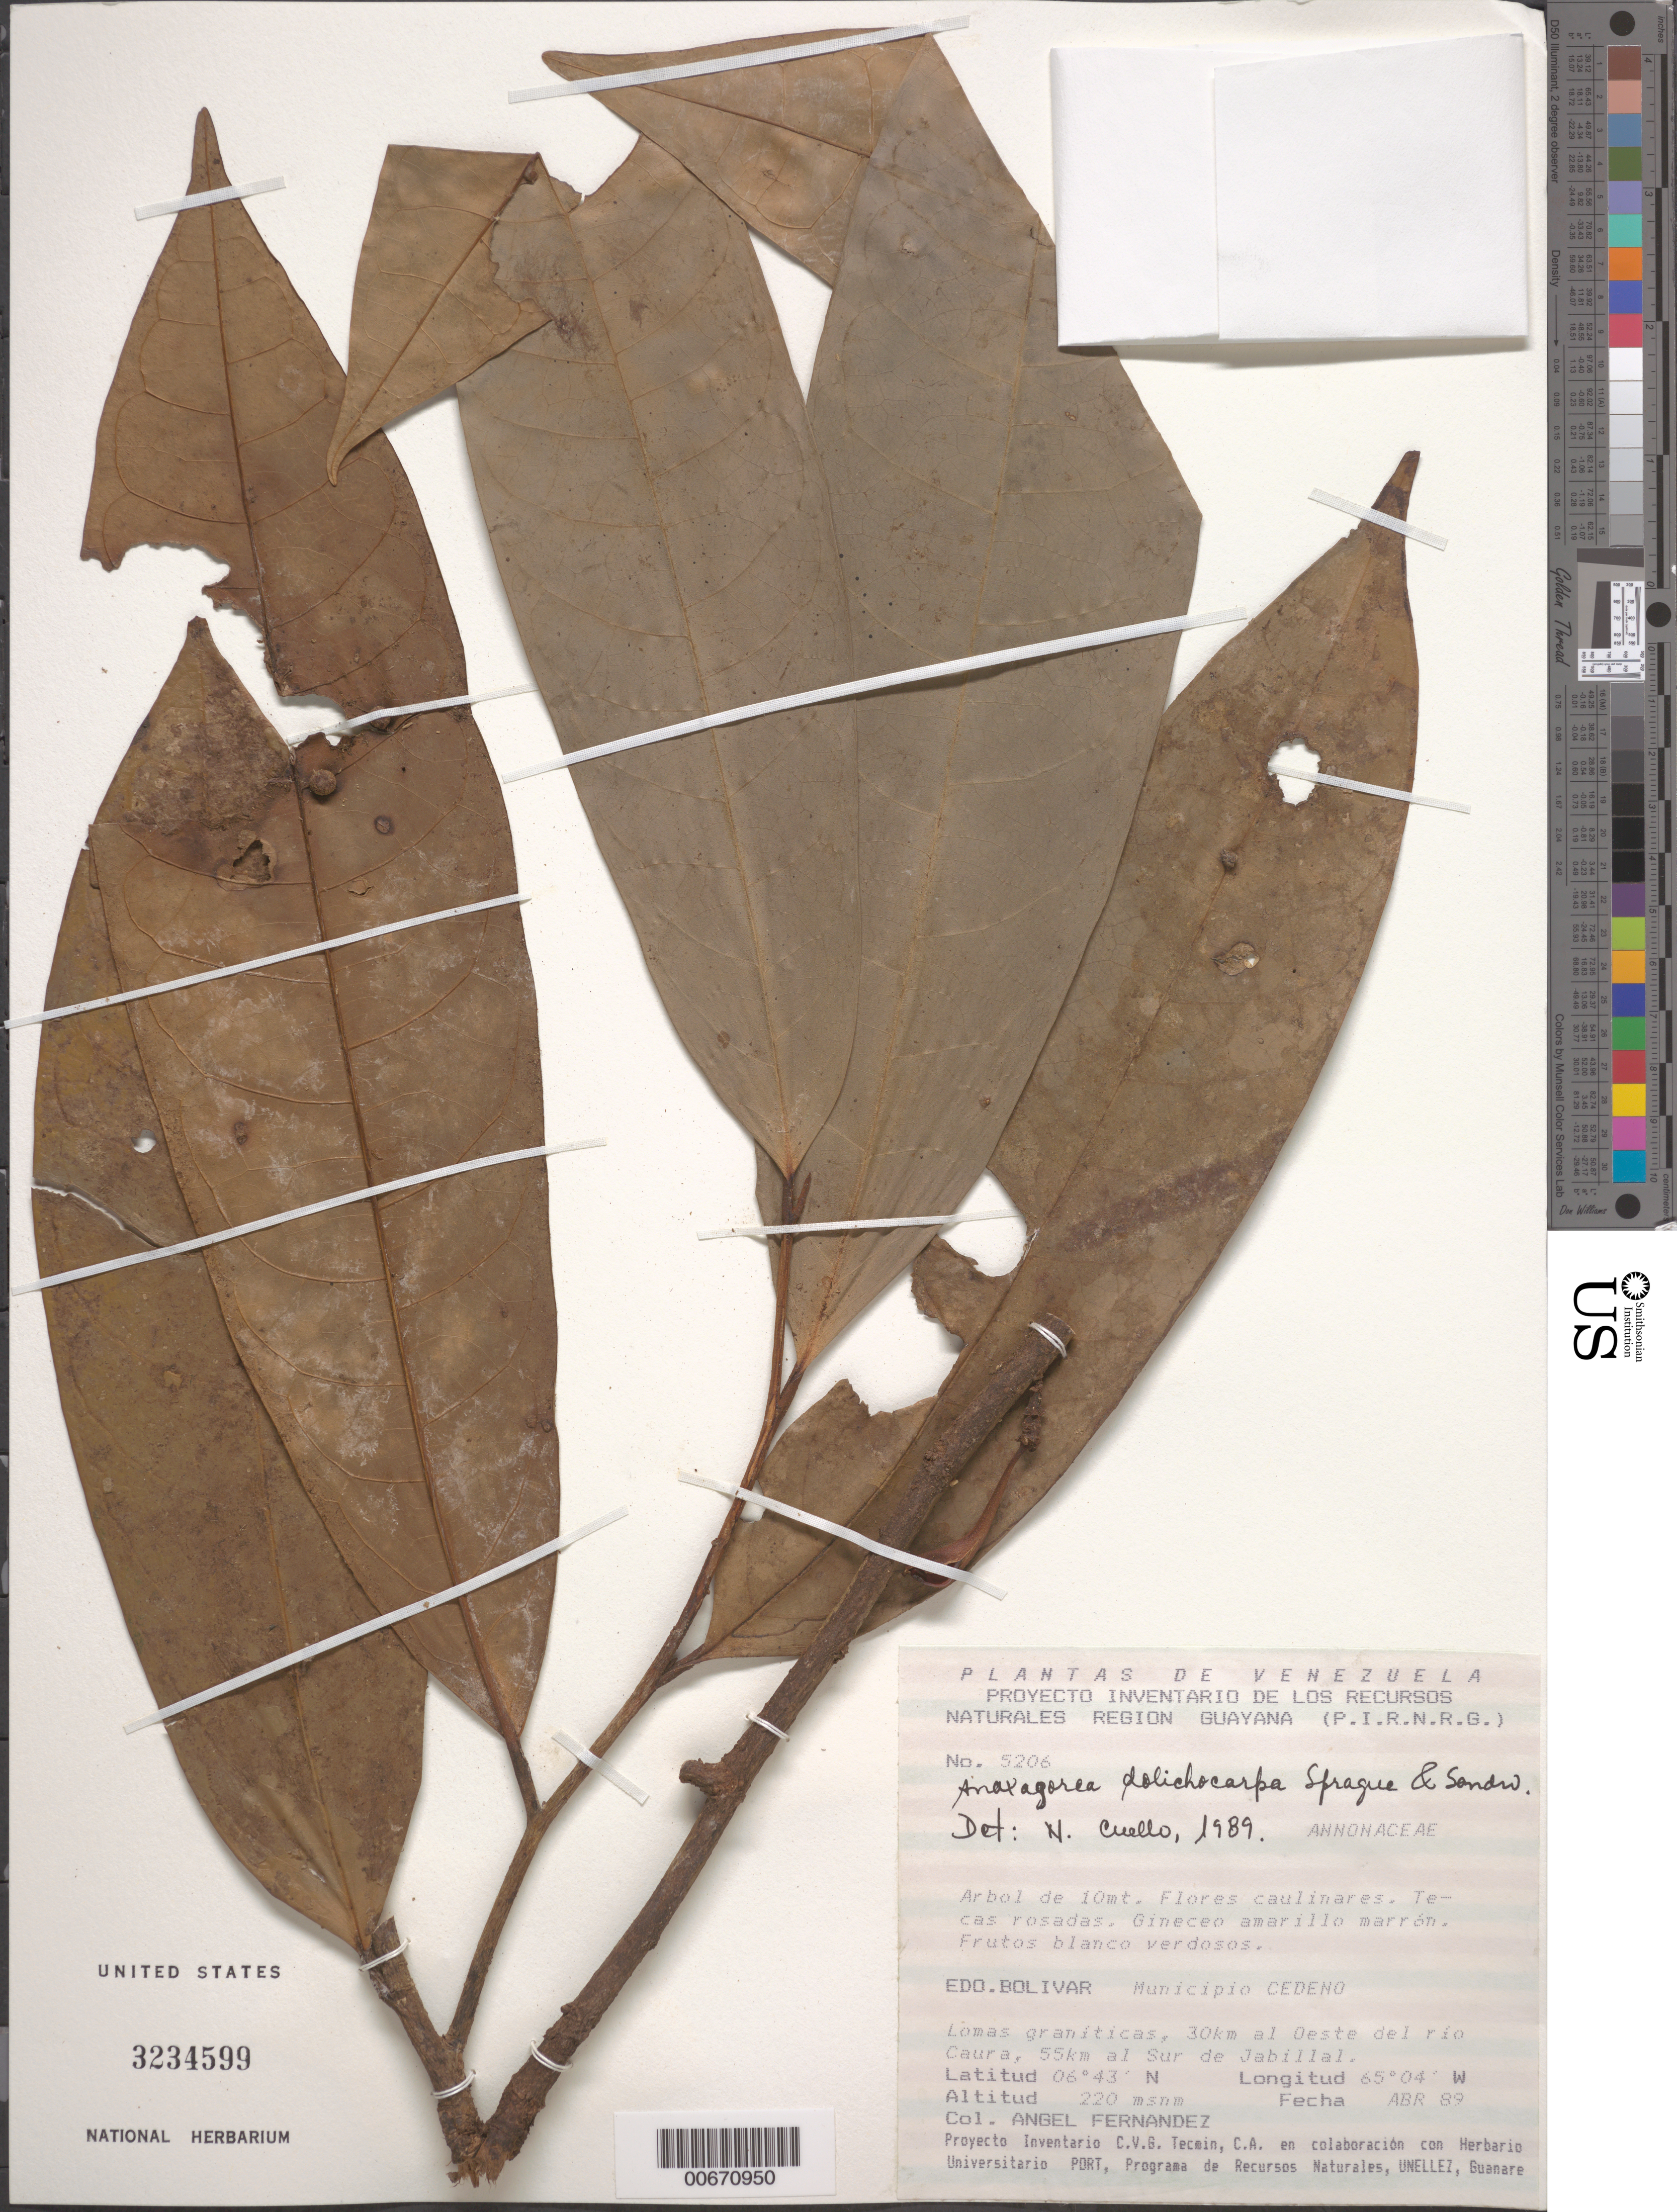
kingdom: Plantae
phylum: Tracheophyta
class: Magnoliopsida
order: Magnoliales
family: Annonaceae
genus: Anaxagorea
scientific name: Anaxagorea dolichocarpa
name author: Sprague & Sandwith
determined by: Cuello, Nidia L.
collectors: A. Fernández & E. Sanoja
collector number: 5206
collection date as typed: Apr-89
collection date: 1989-04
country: Venezuela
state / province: Bolívar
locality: Mun. Cedeño, 30 km al Oeste del Río Caura, 55 km al Sur de Jabillal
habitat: Granitic hills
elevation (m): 220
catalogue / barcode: US 3234599